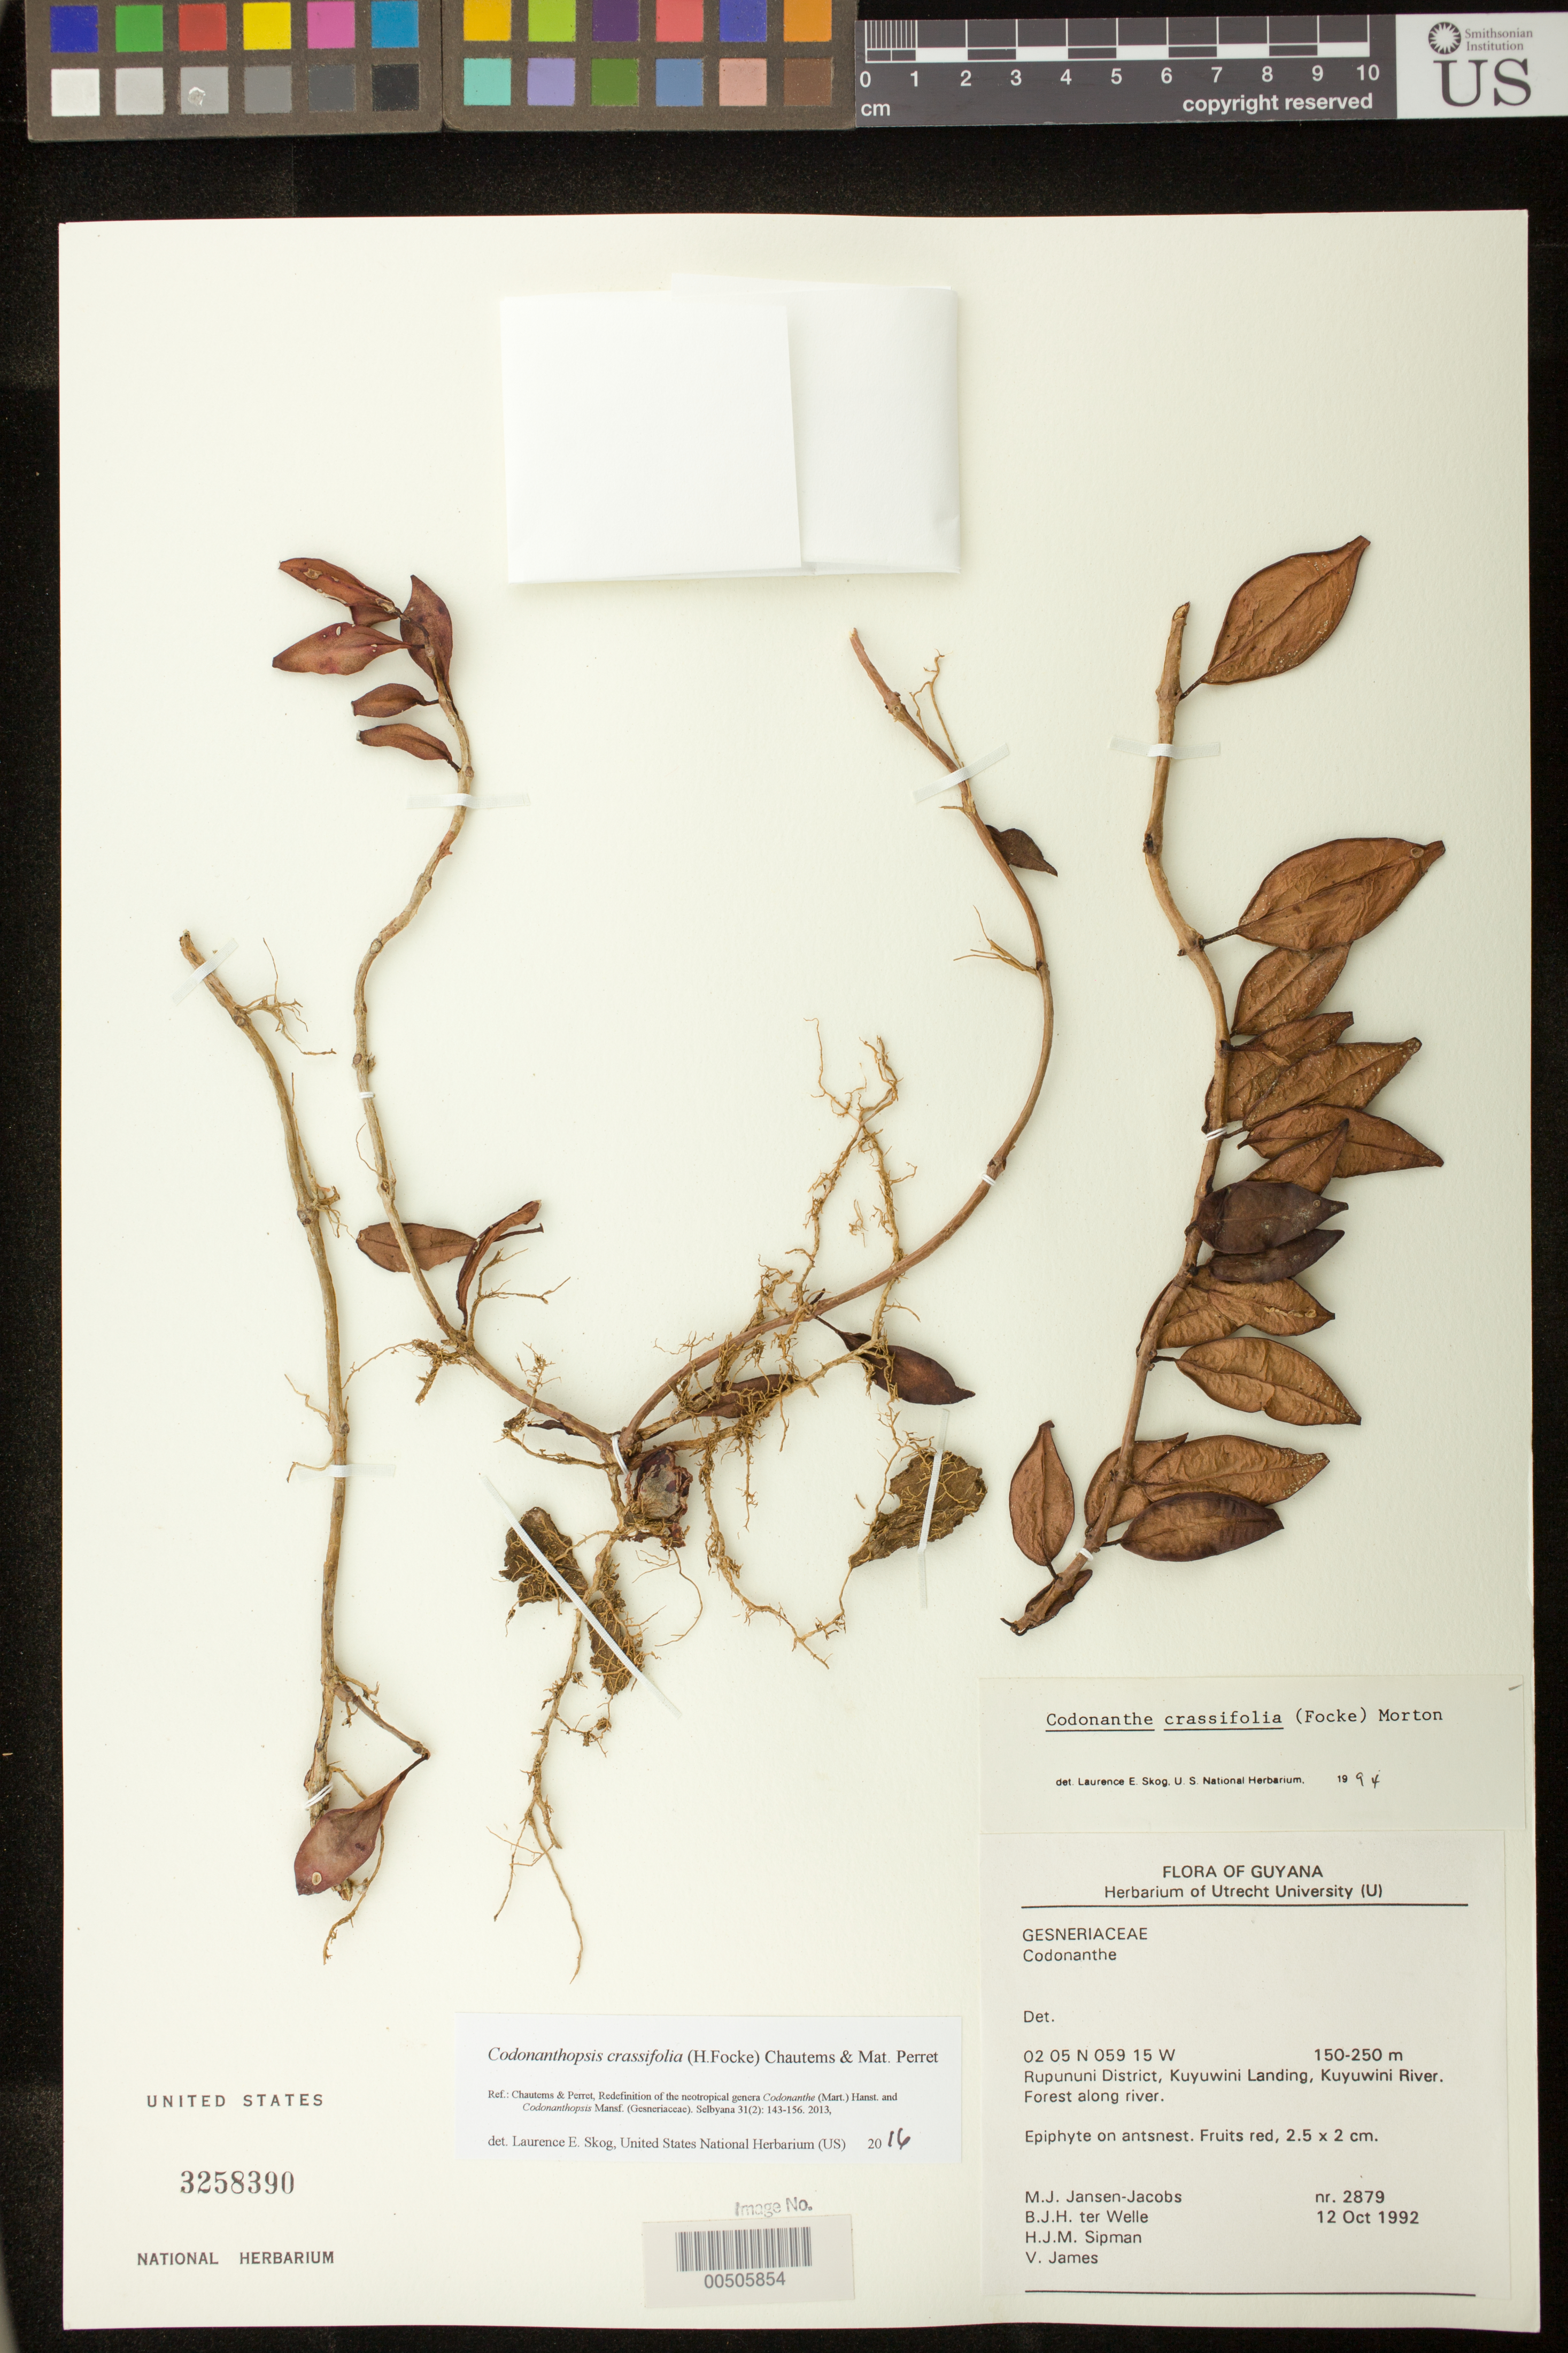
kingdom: Plantae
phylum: Tracheophyta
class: Magnoliopsida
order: Lamiales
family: Gesneriaceae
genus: Codonanthopsis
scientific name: Codonanthopsis crassifolia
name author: (H. Focke) Chautems & Mat.Perret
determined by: Skog, Laurence E.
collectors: M. J. Jansen-Jacobs, B. Welle, H. J. M. Sipman & V. James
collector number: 2879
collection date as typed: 12 Oct 1992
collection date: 1992-10-12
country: Guyana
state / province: U. Takutu-U. Essequibo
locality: Rupununi District, Kuyuwini Landing, Kuyuwini River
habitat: Forest along river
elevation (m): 150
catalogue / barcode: US 3258390